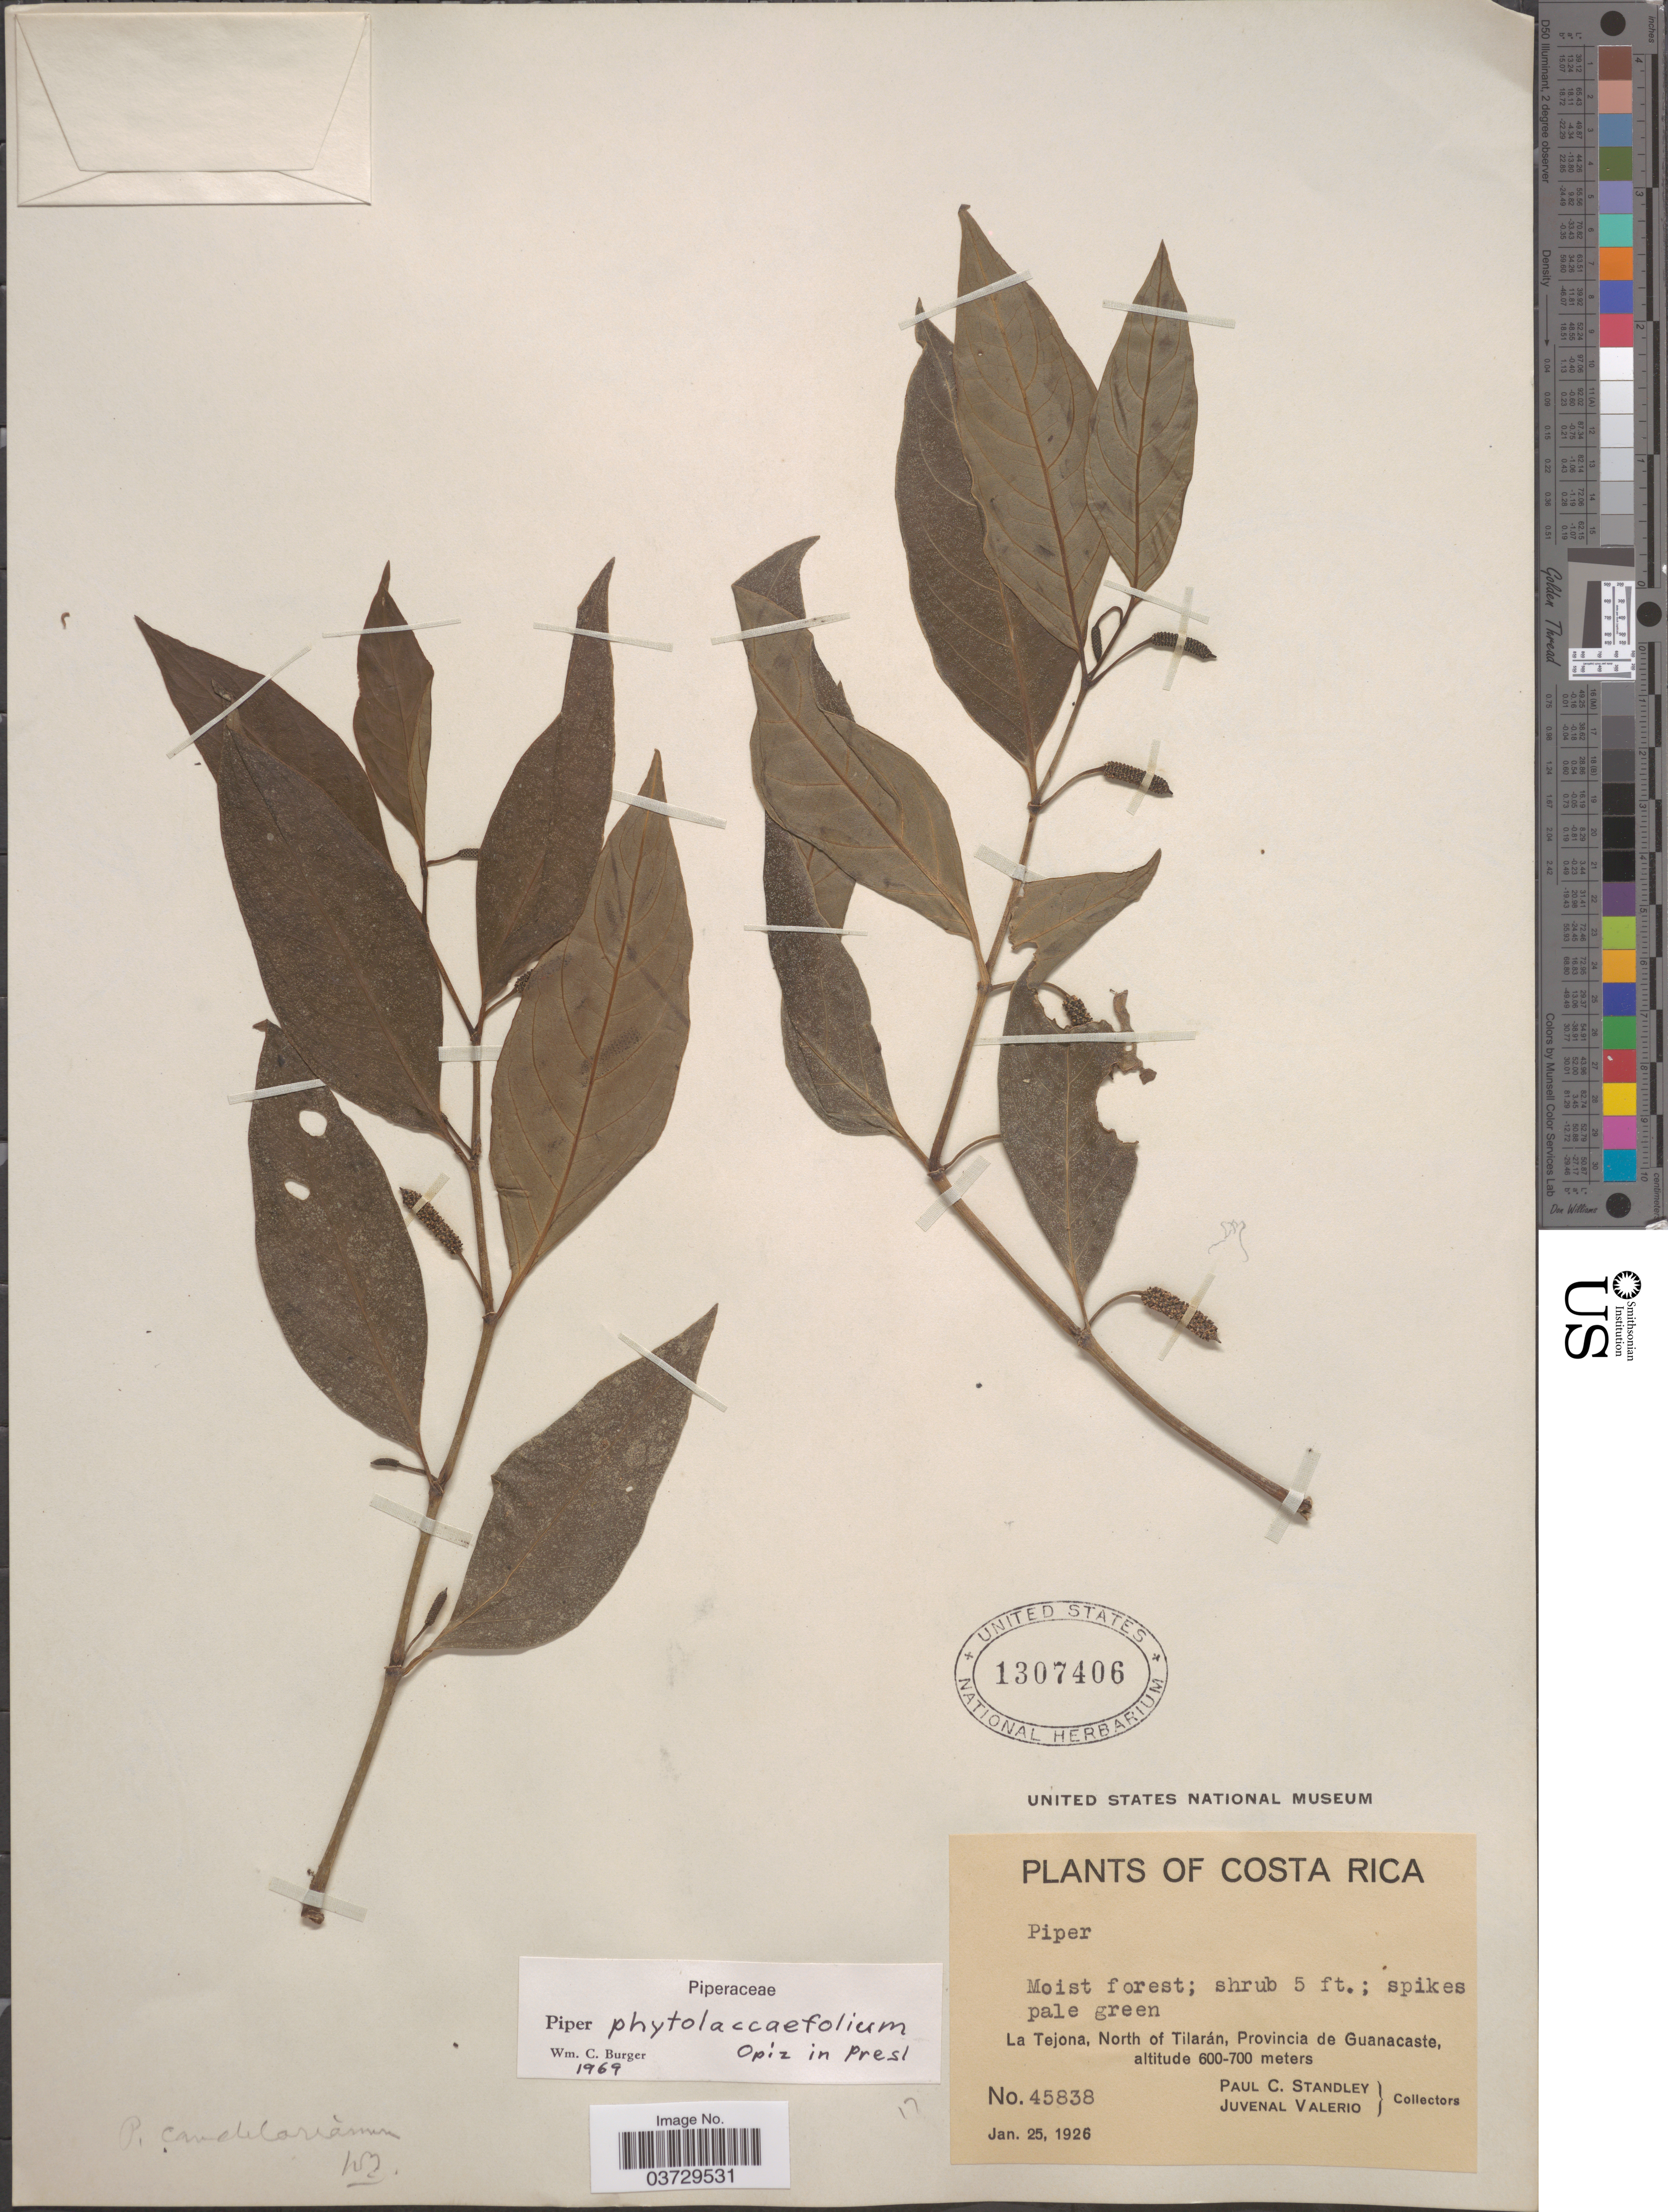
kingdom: Plantae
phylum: Tracheophyta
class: Magnoliopsida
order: Piperales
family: Piperaceae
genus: Piper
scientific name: Piper phytolaccifolium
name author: Opiz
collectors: P. C. Standley & J. Valerio R.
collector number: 45838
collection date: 1926-01-25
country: Costa Rica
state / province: Guanacaste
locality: La Tejona, North of Tilarán.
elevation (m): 600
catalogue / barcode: US 1307406